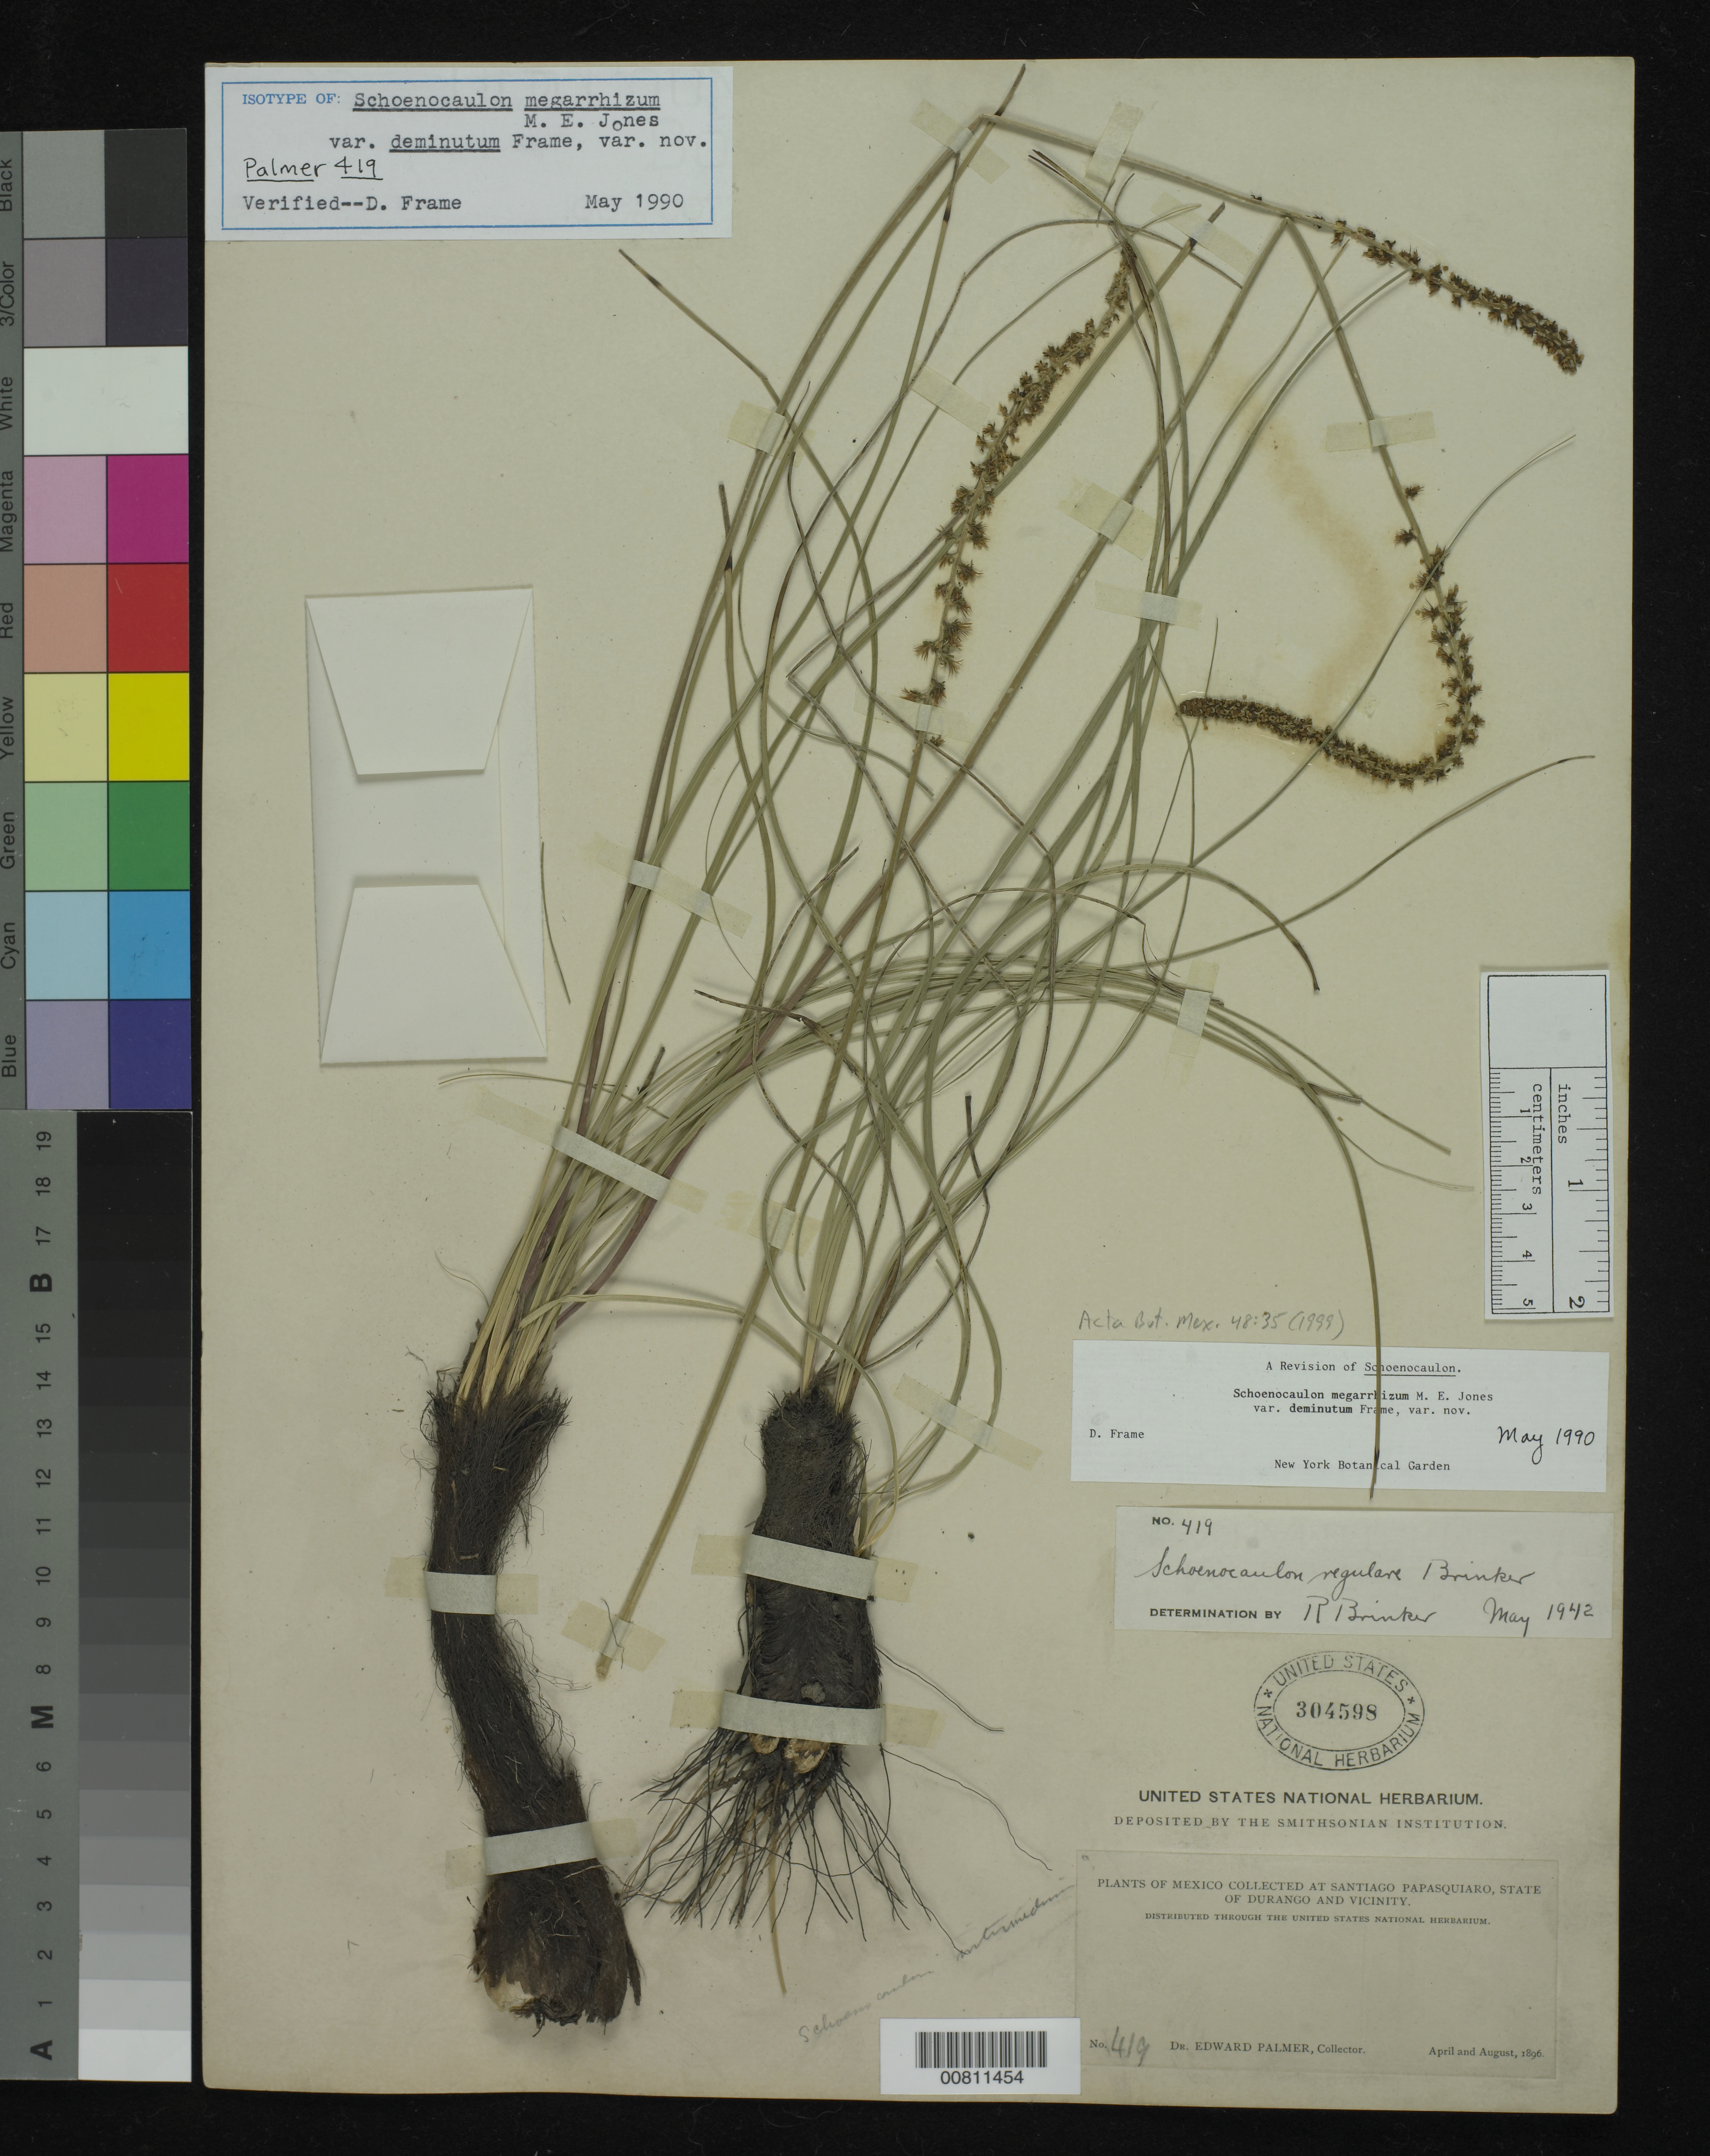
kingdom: Plantae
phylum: Tracheophyta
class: Liliopsida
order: Liliales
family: Melanthiaceae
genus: Schoenocaulon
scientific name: Schoenocaulon megarrhizum var. deminutum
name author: Frame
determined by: Frame, D.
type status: Isotype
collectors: E. Palmer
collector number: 419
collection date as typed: Apr 1896 and -- Aug 1896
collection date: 1896-04,1896-08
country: Mexico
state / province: Durango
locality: Santiago Papasquiaro, State of Durango and vicinity.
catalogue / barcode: US 304598